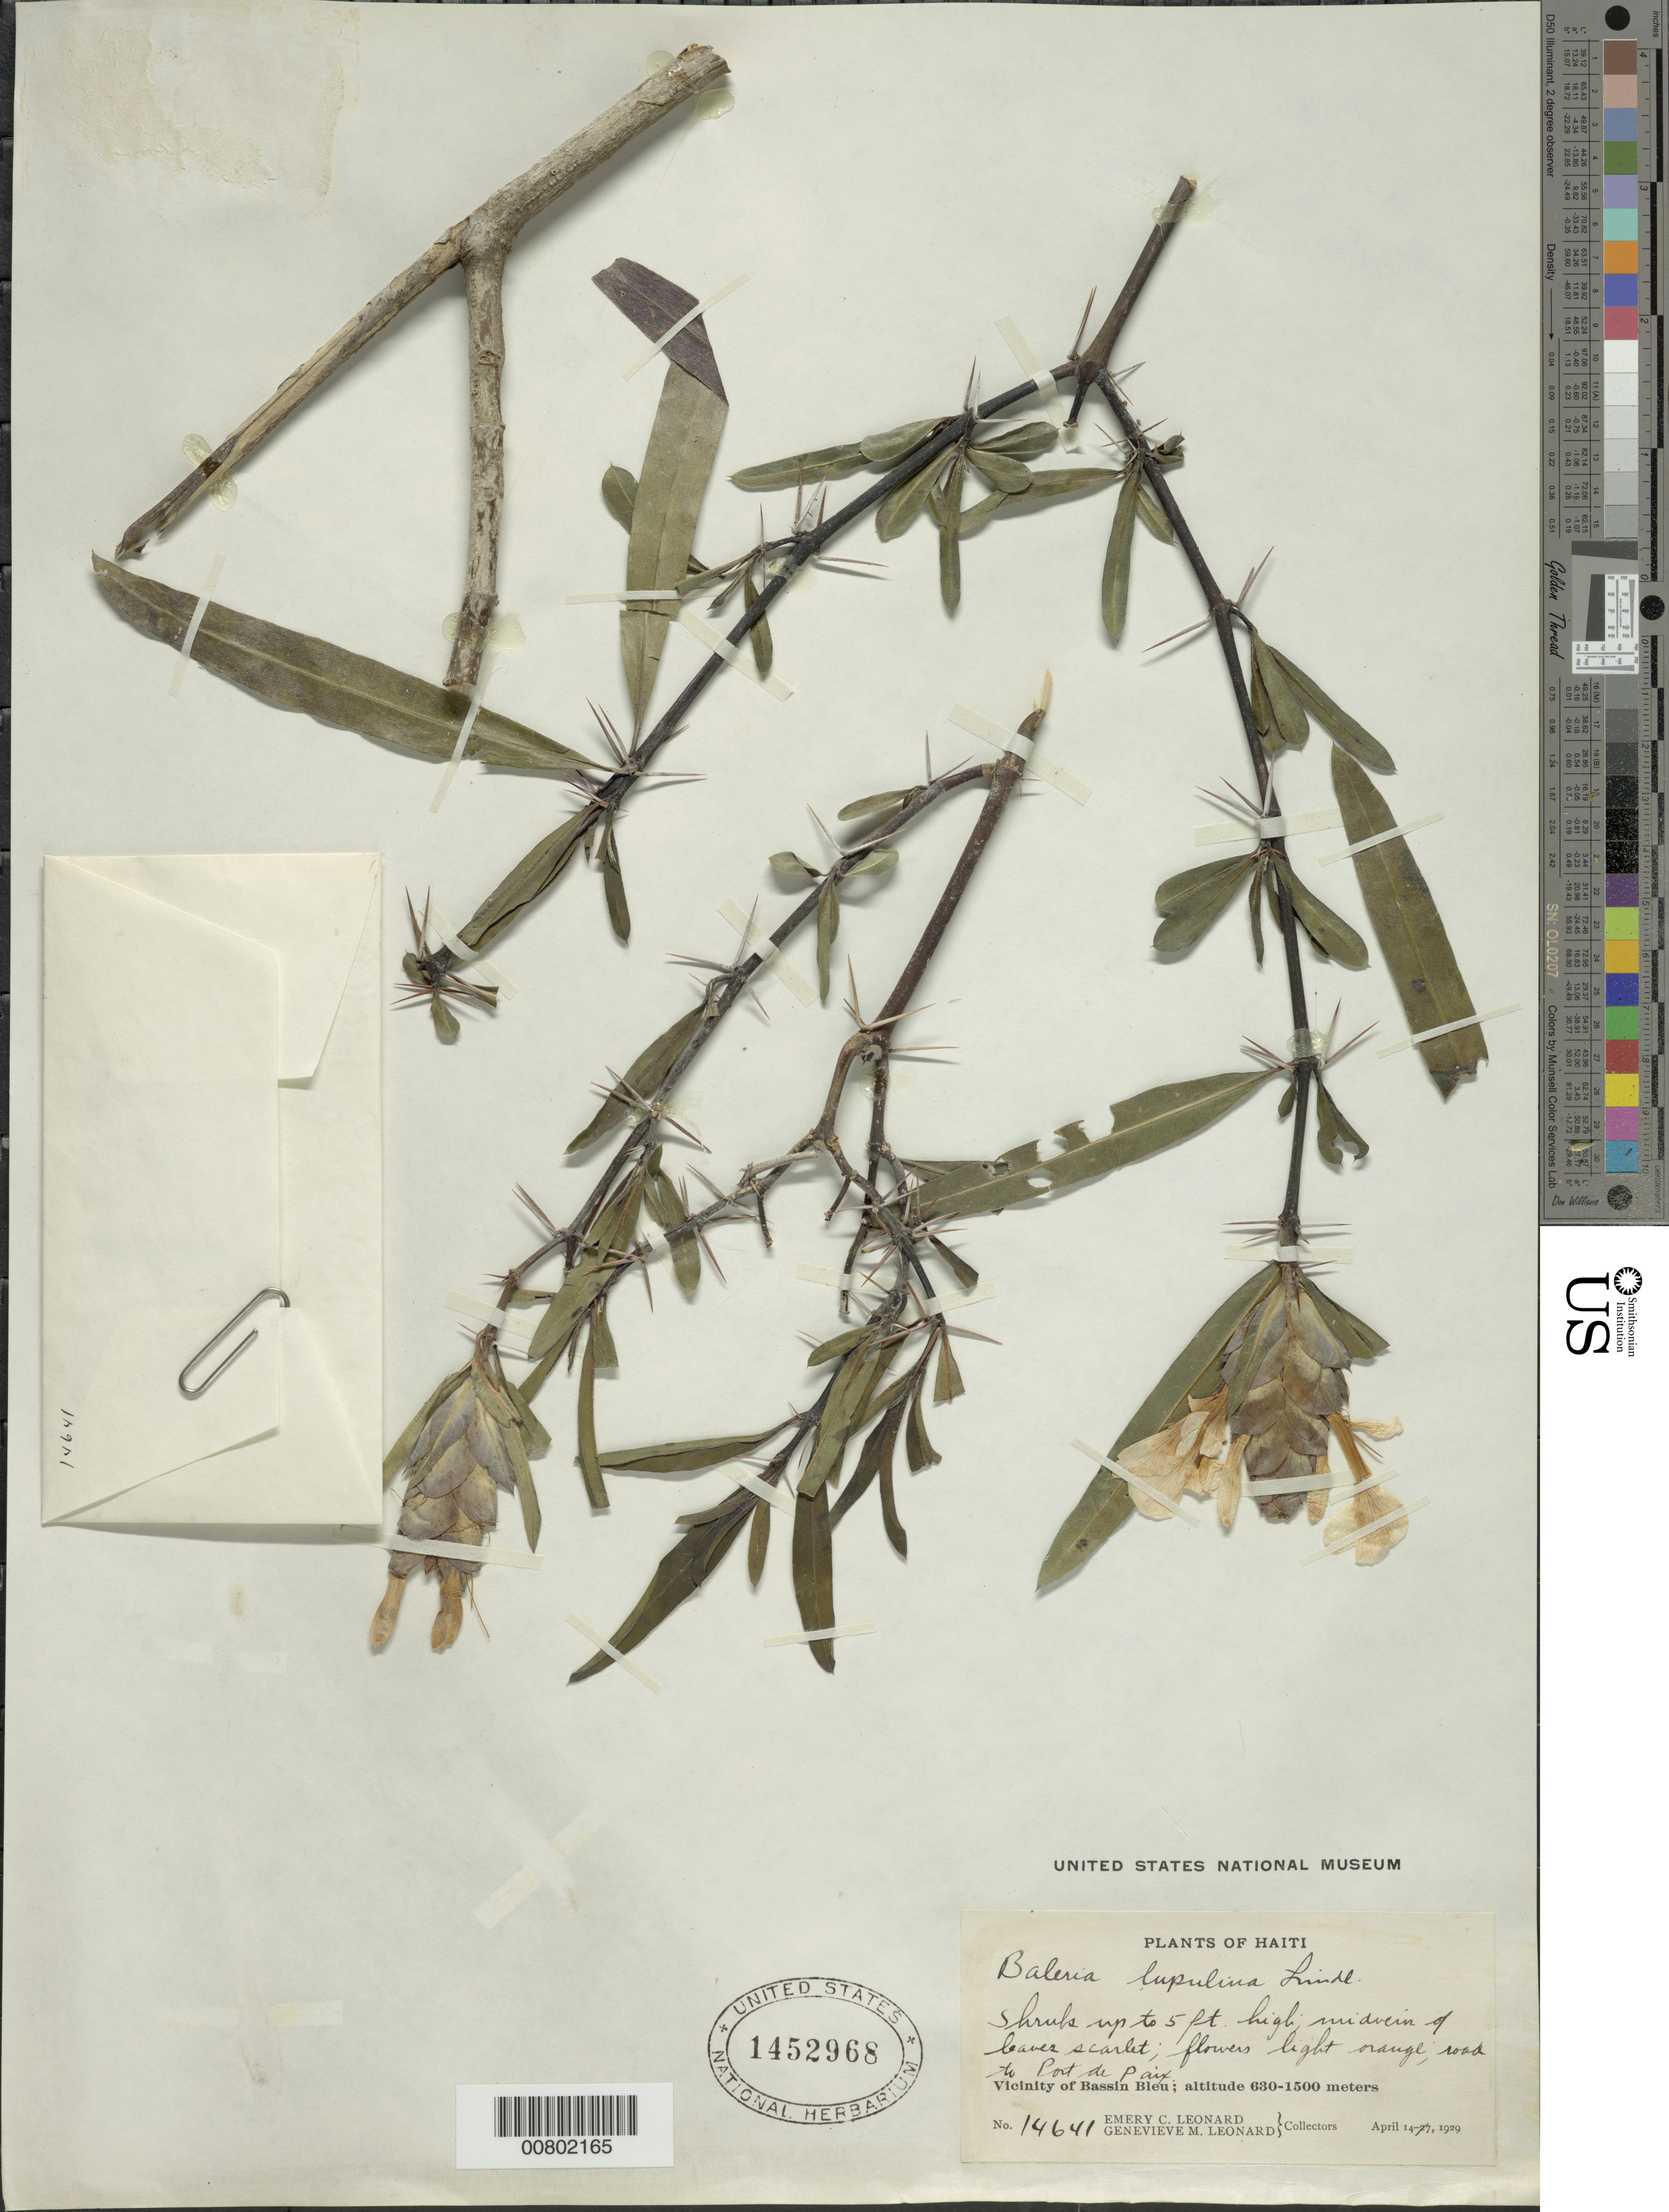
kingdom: Plantae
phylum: Tracheophyta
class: Magnoliopsida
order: Lamiales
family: Acanthaceae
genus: Barleria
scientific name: Barleria lupulina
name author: Lindl.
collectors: E. C. Leonard & G. M. Leonard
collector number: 14641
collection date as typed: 14 Apr 1929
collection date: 1929-04-14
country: Haiti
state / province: Nord-Ouest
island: Hispaniola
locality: Vicinity of Bassin Bleu, road to Port de Paix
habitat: Roadside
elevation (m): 630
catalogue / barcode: US 1452968